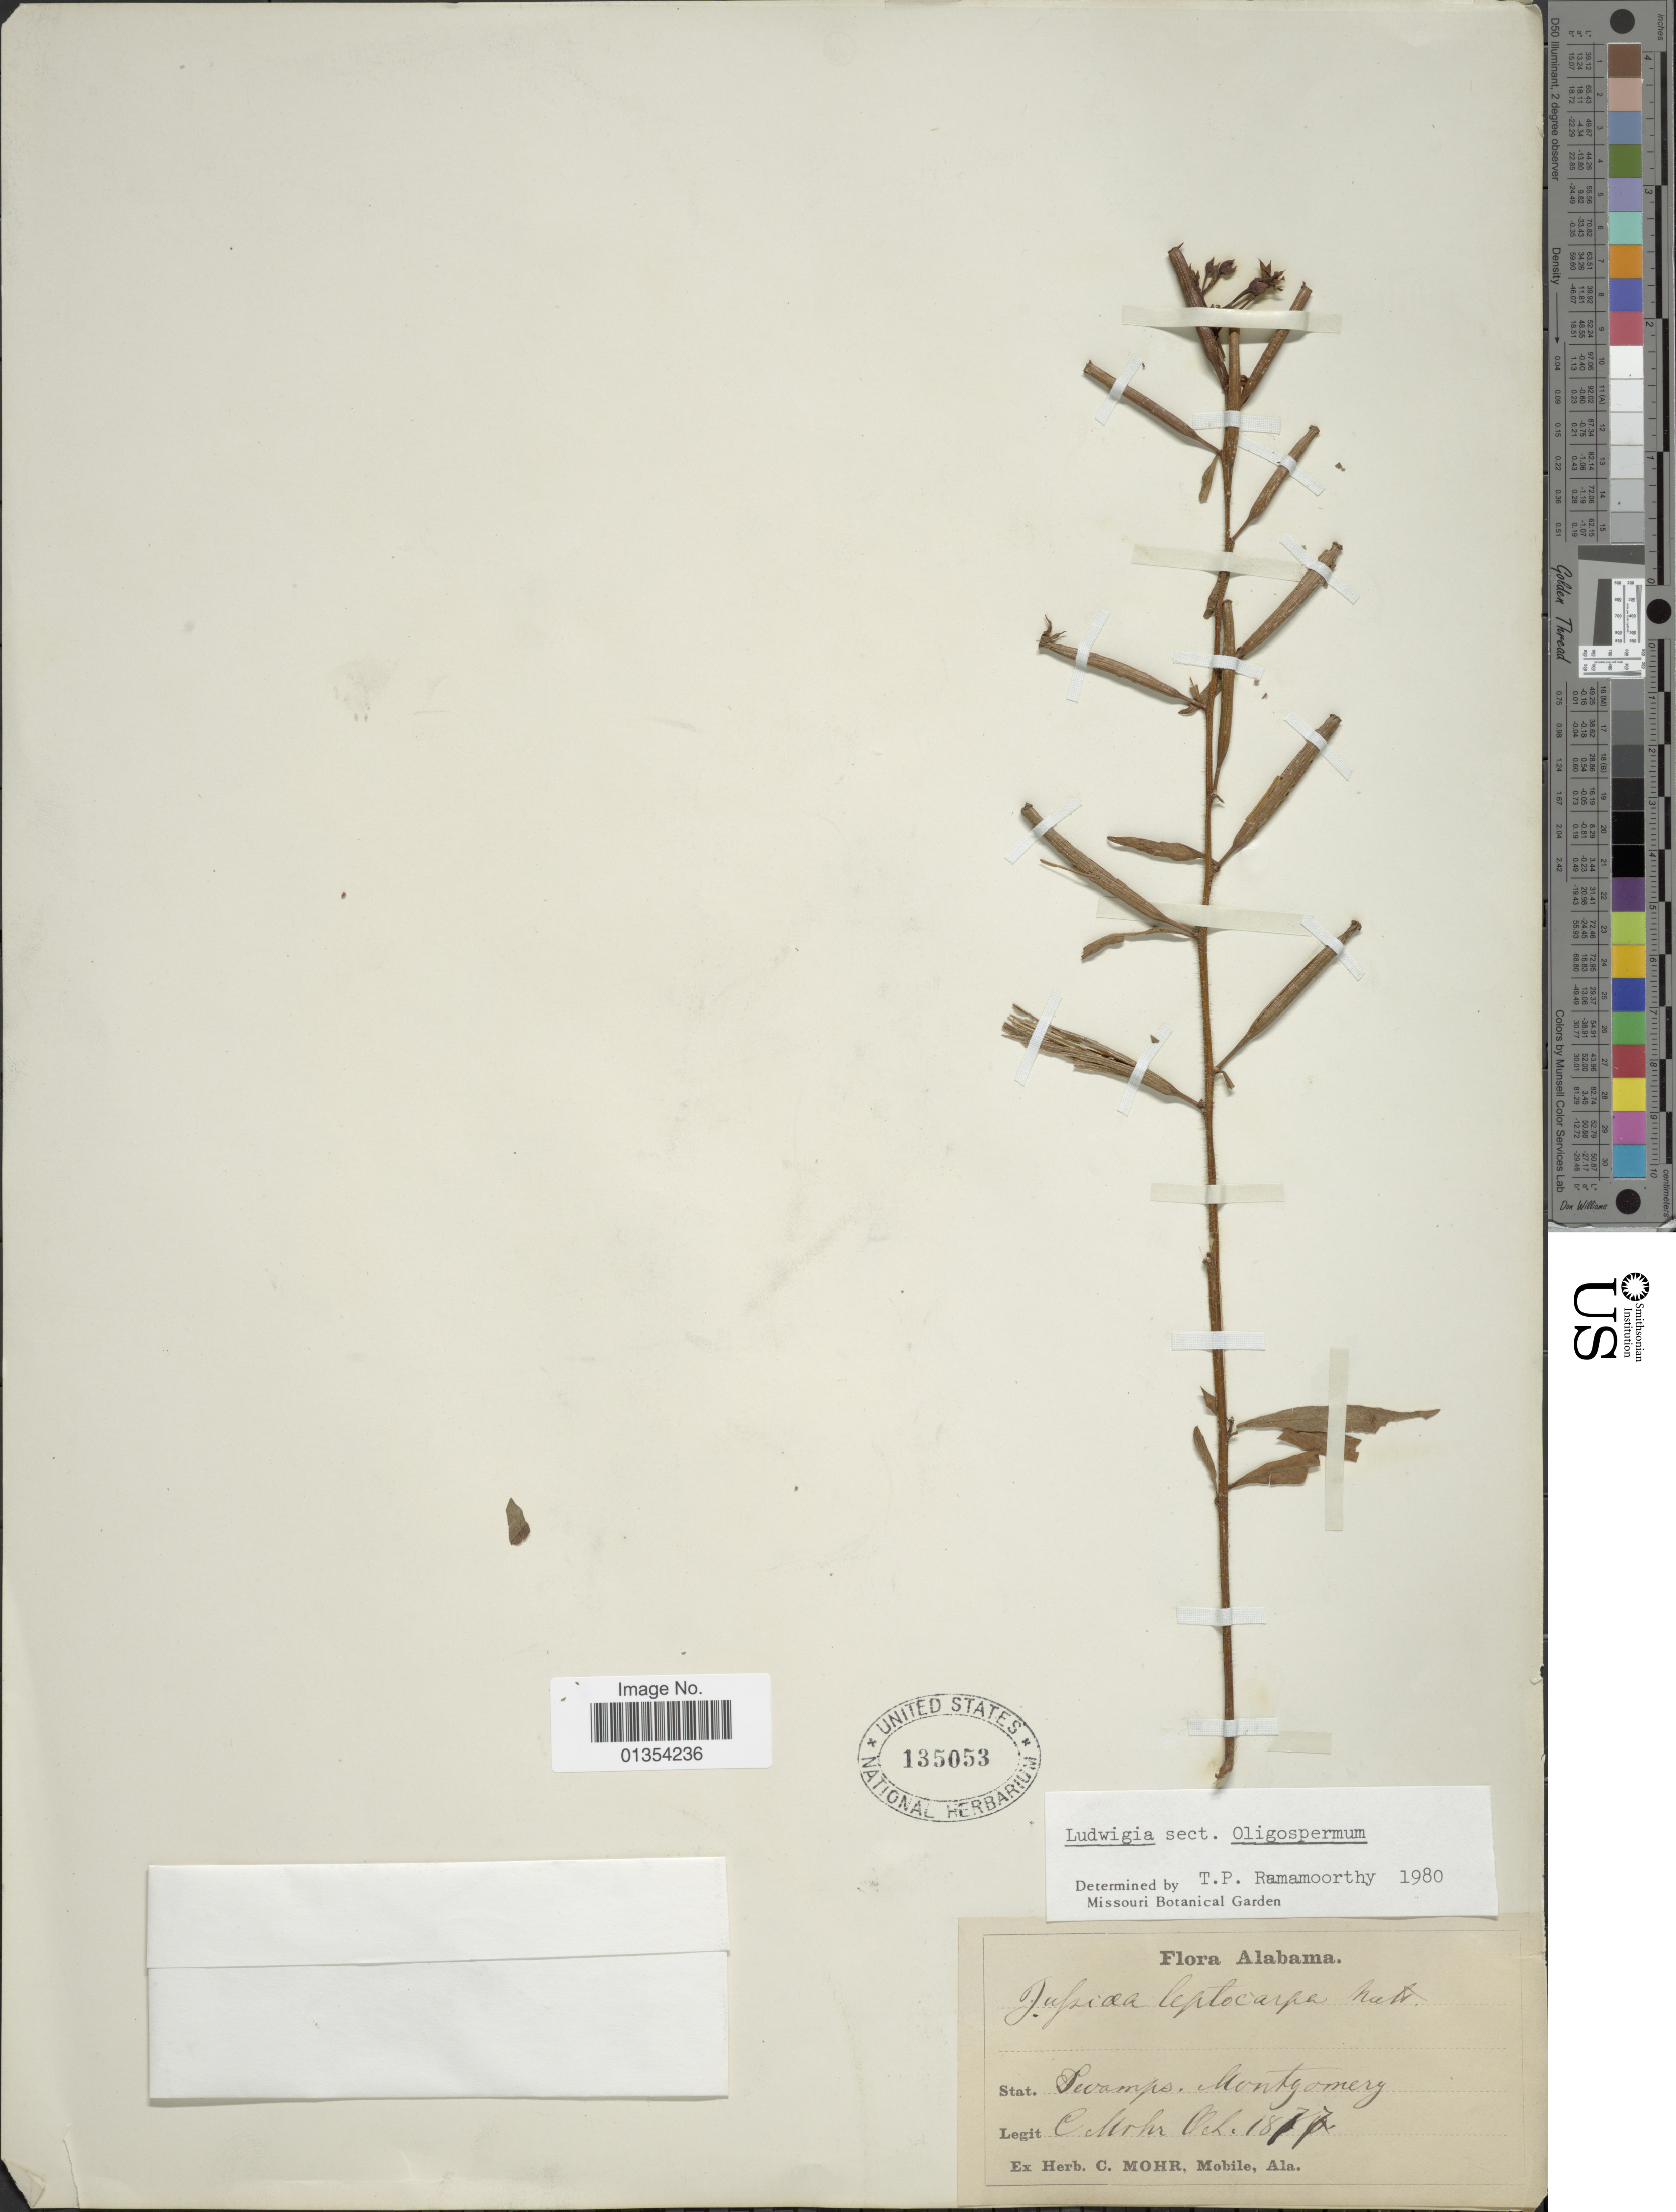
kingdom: Plantae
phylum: Tracheophyta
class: Magnoliopsida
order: Myrtales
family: Onagraceae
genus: Ludwigia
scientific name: Ludwigia leptocarpa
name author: (Nutt.) H. Hara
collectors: C. T. Mohr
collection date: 1877-10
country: United States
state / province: Alabama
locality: Montgomery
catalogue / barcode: US 135053